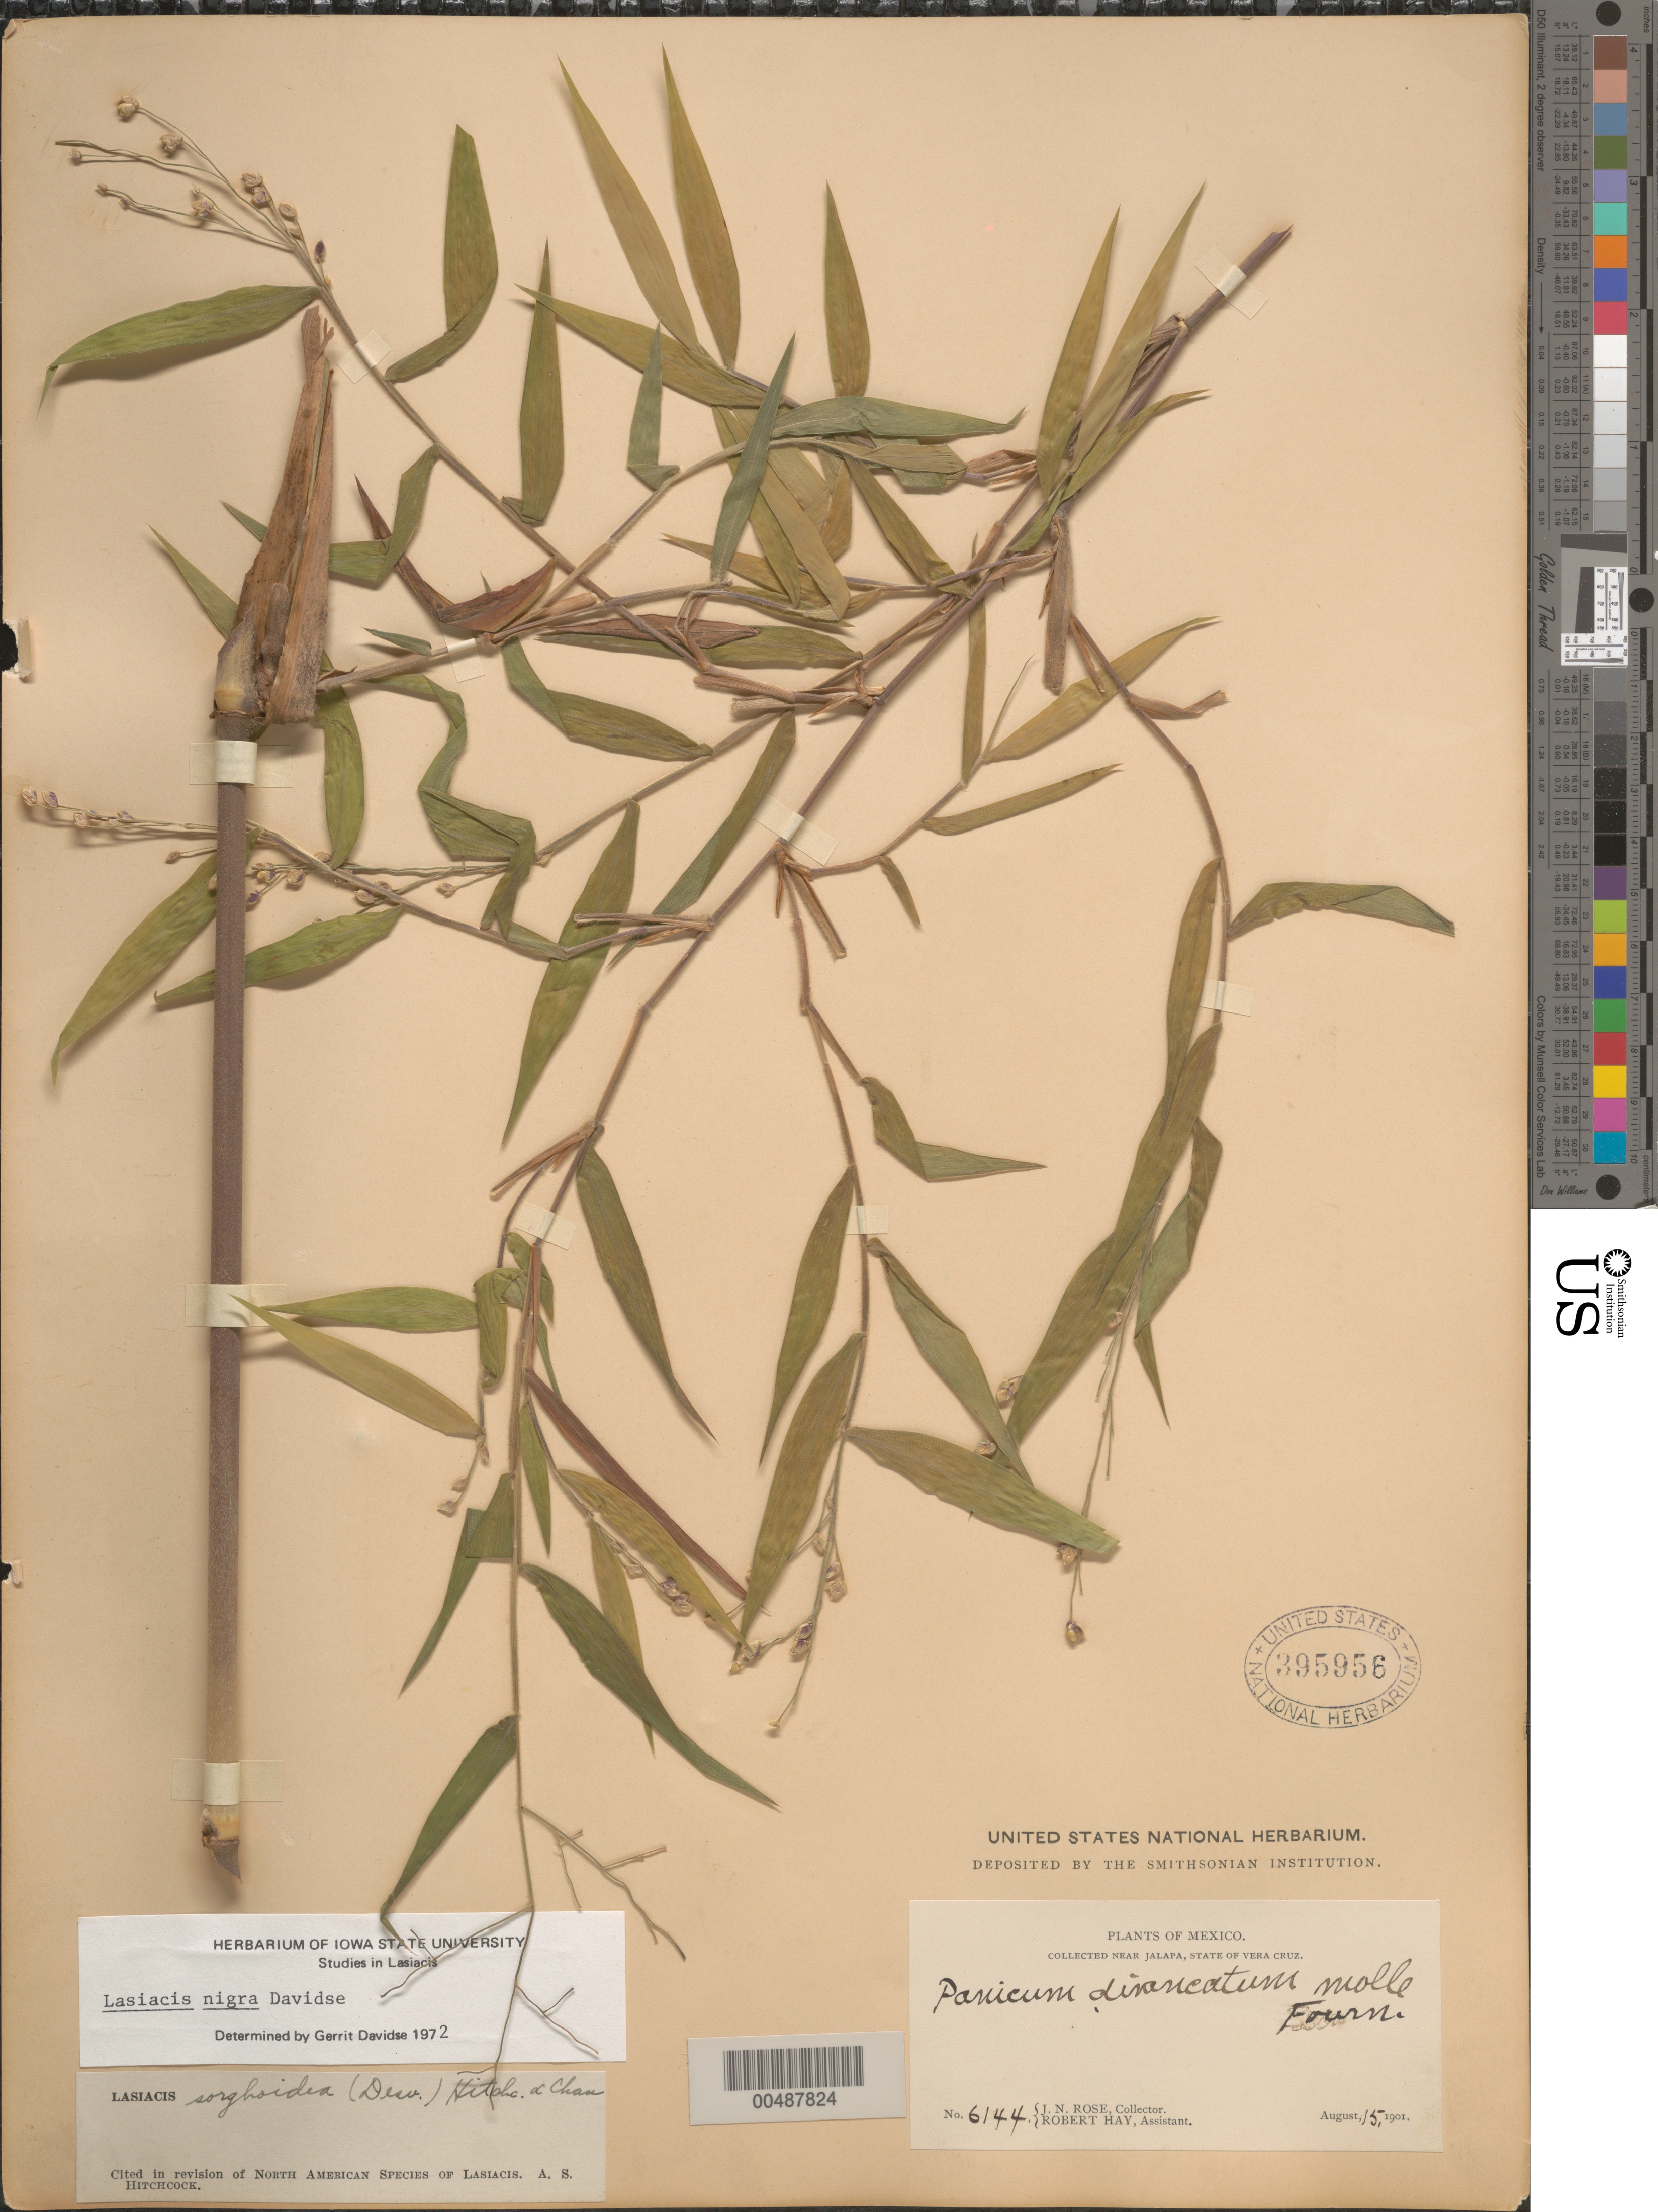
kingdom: Plantae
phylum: Tracheophyta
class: Liliopsida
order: Poales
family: Poaceae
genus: Lasiacis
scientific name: Lasiacis maxonii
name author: Swallen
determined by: Davidse, Gerrit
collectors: J. N. Rose & R. H. Hay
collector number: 6144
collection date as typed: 15 Aug 1901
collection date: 1901-08-15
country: Mexico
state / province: Veracruz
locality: Near Jalapa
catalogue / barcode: US 395956